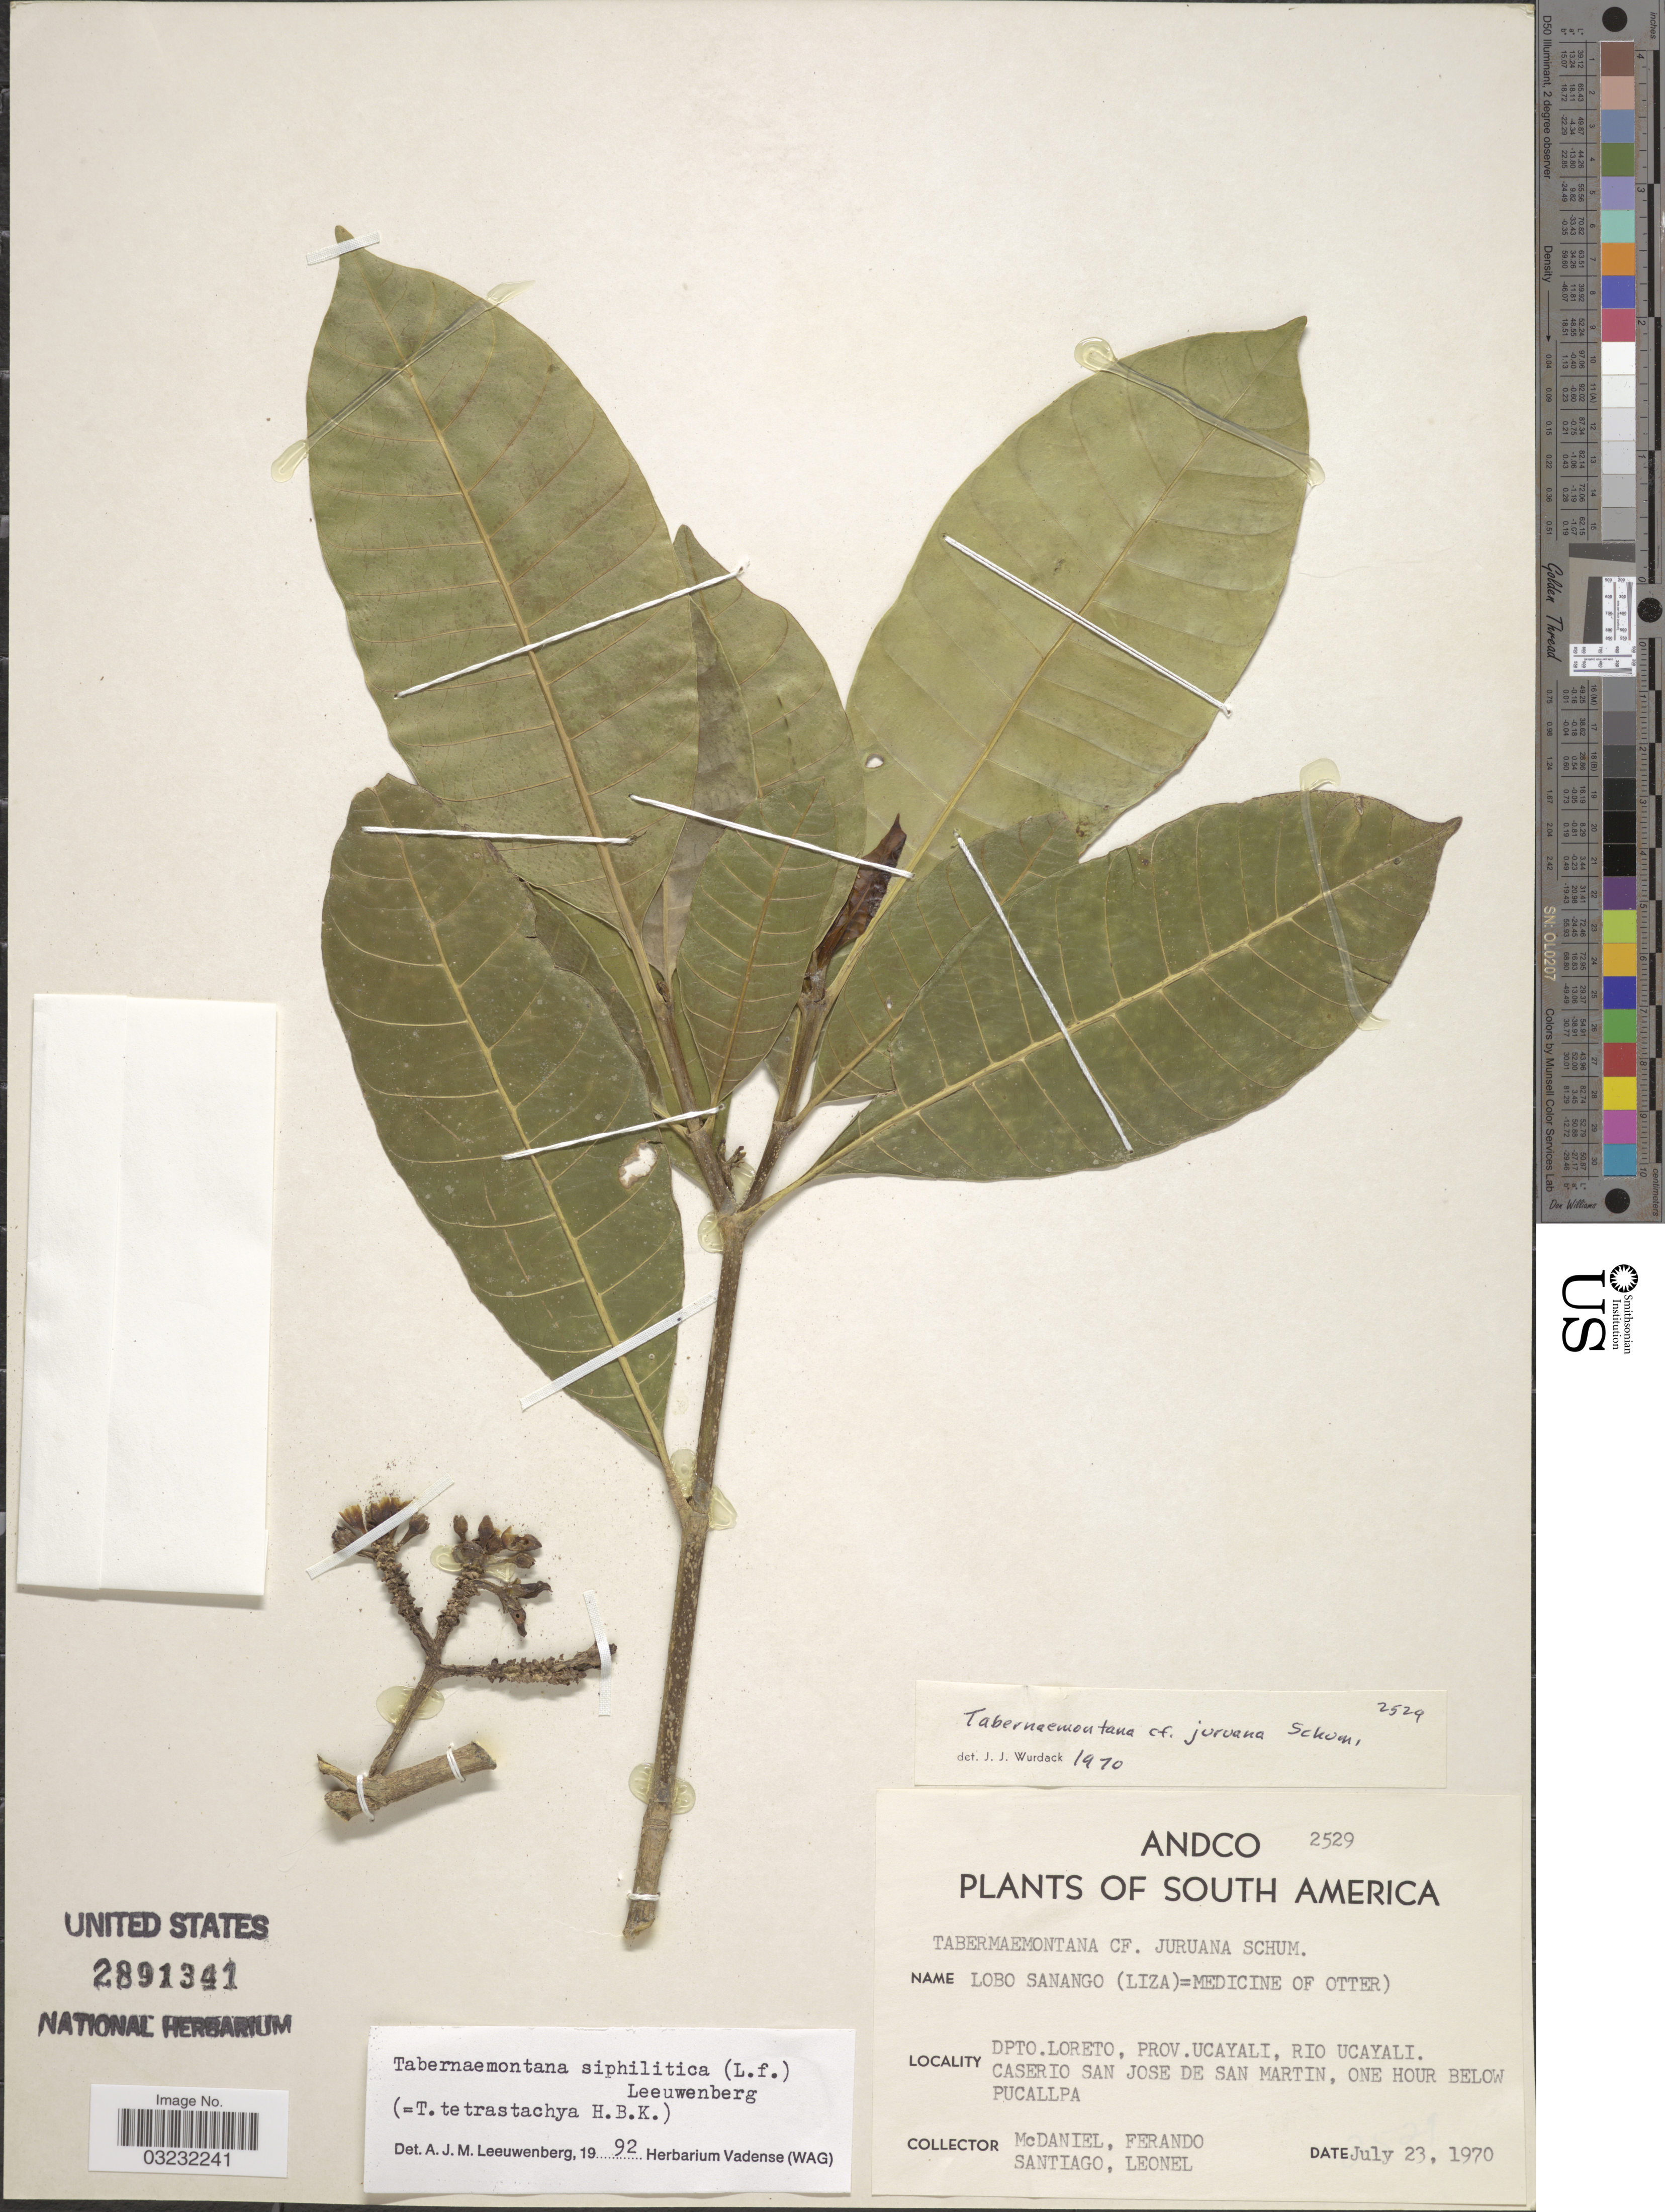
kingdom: Plantae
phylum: Tracheophyta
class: Magnoliopsida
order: Gentianales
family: Apocynaceae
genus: Tabernaemontana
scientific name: Tabernaemontana siphilitica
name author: (L. f.) Leeuwenb.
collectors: -- McDaniel, Ferando, -. Santiago & -- Leonel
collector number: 2529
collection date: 1970-07-23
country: Peru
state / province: Loreto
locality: Andco, Dpto. Loreto. Prov. Ucayali, Rio Ucayali. Caserio San Jose de San Martin, One Hour below Pucallpa.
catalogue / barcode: US 2891341